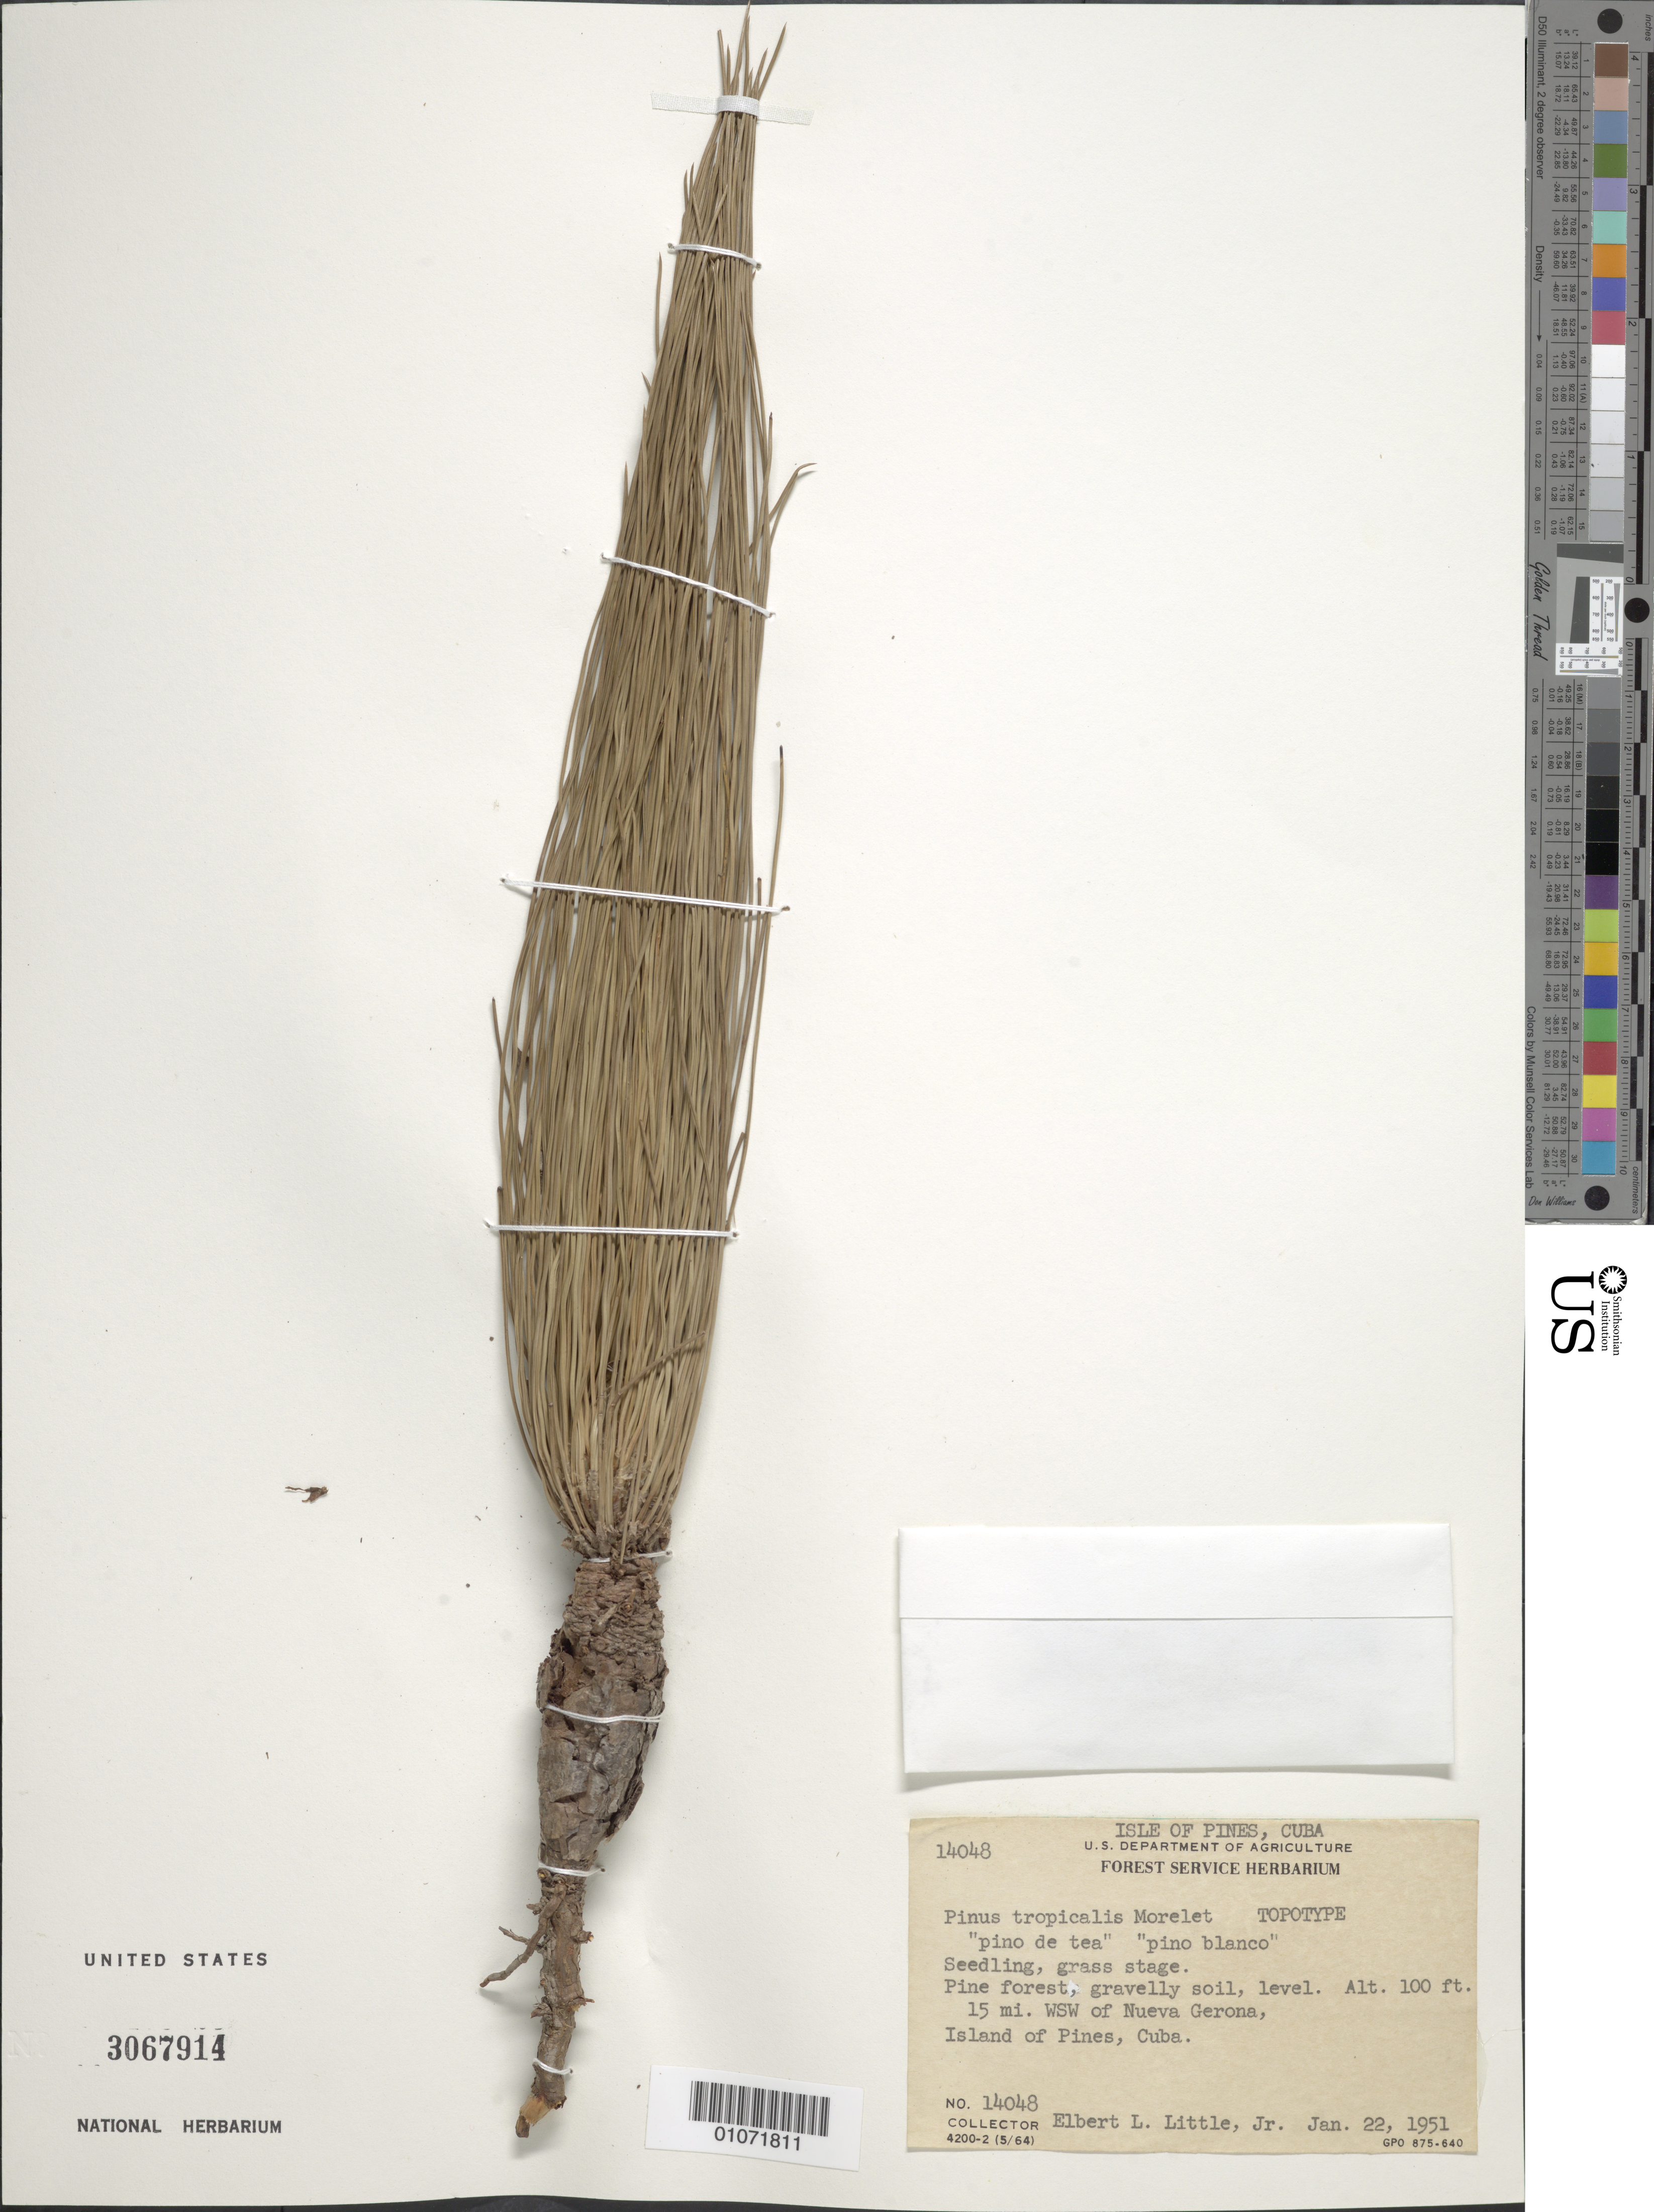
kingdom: Plantae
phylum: Tracheophyta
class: Pinopsida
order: Pinales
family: Pinaceae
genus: Pinus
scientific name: Pinus tropicalis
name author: Morelet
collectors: E. L. Little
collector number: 14048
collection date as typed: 22 Jan 1951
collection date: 1951-01-22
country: Cuba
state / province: Isla de La Juventud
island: Isla de la Juventud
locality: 15m WSW of Nueva Gerona, Island of Pines, Cuba. Pine forest, gravelly soil, level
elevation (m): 30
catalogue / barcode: US 3067914